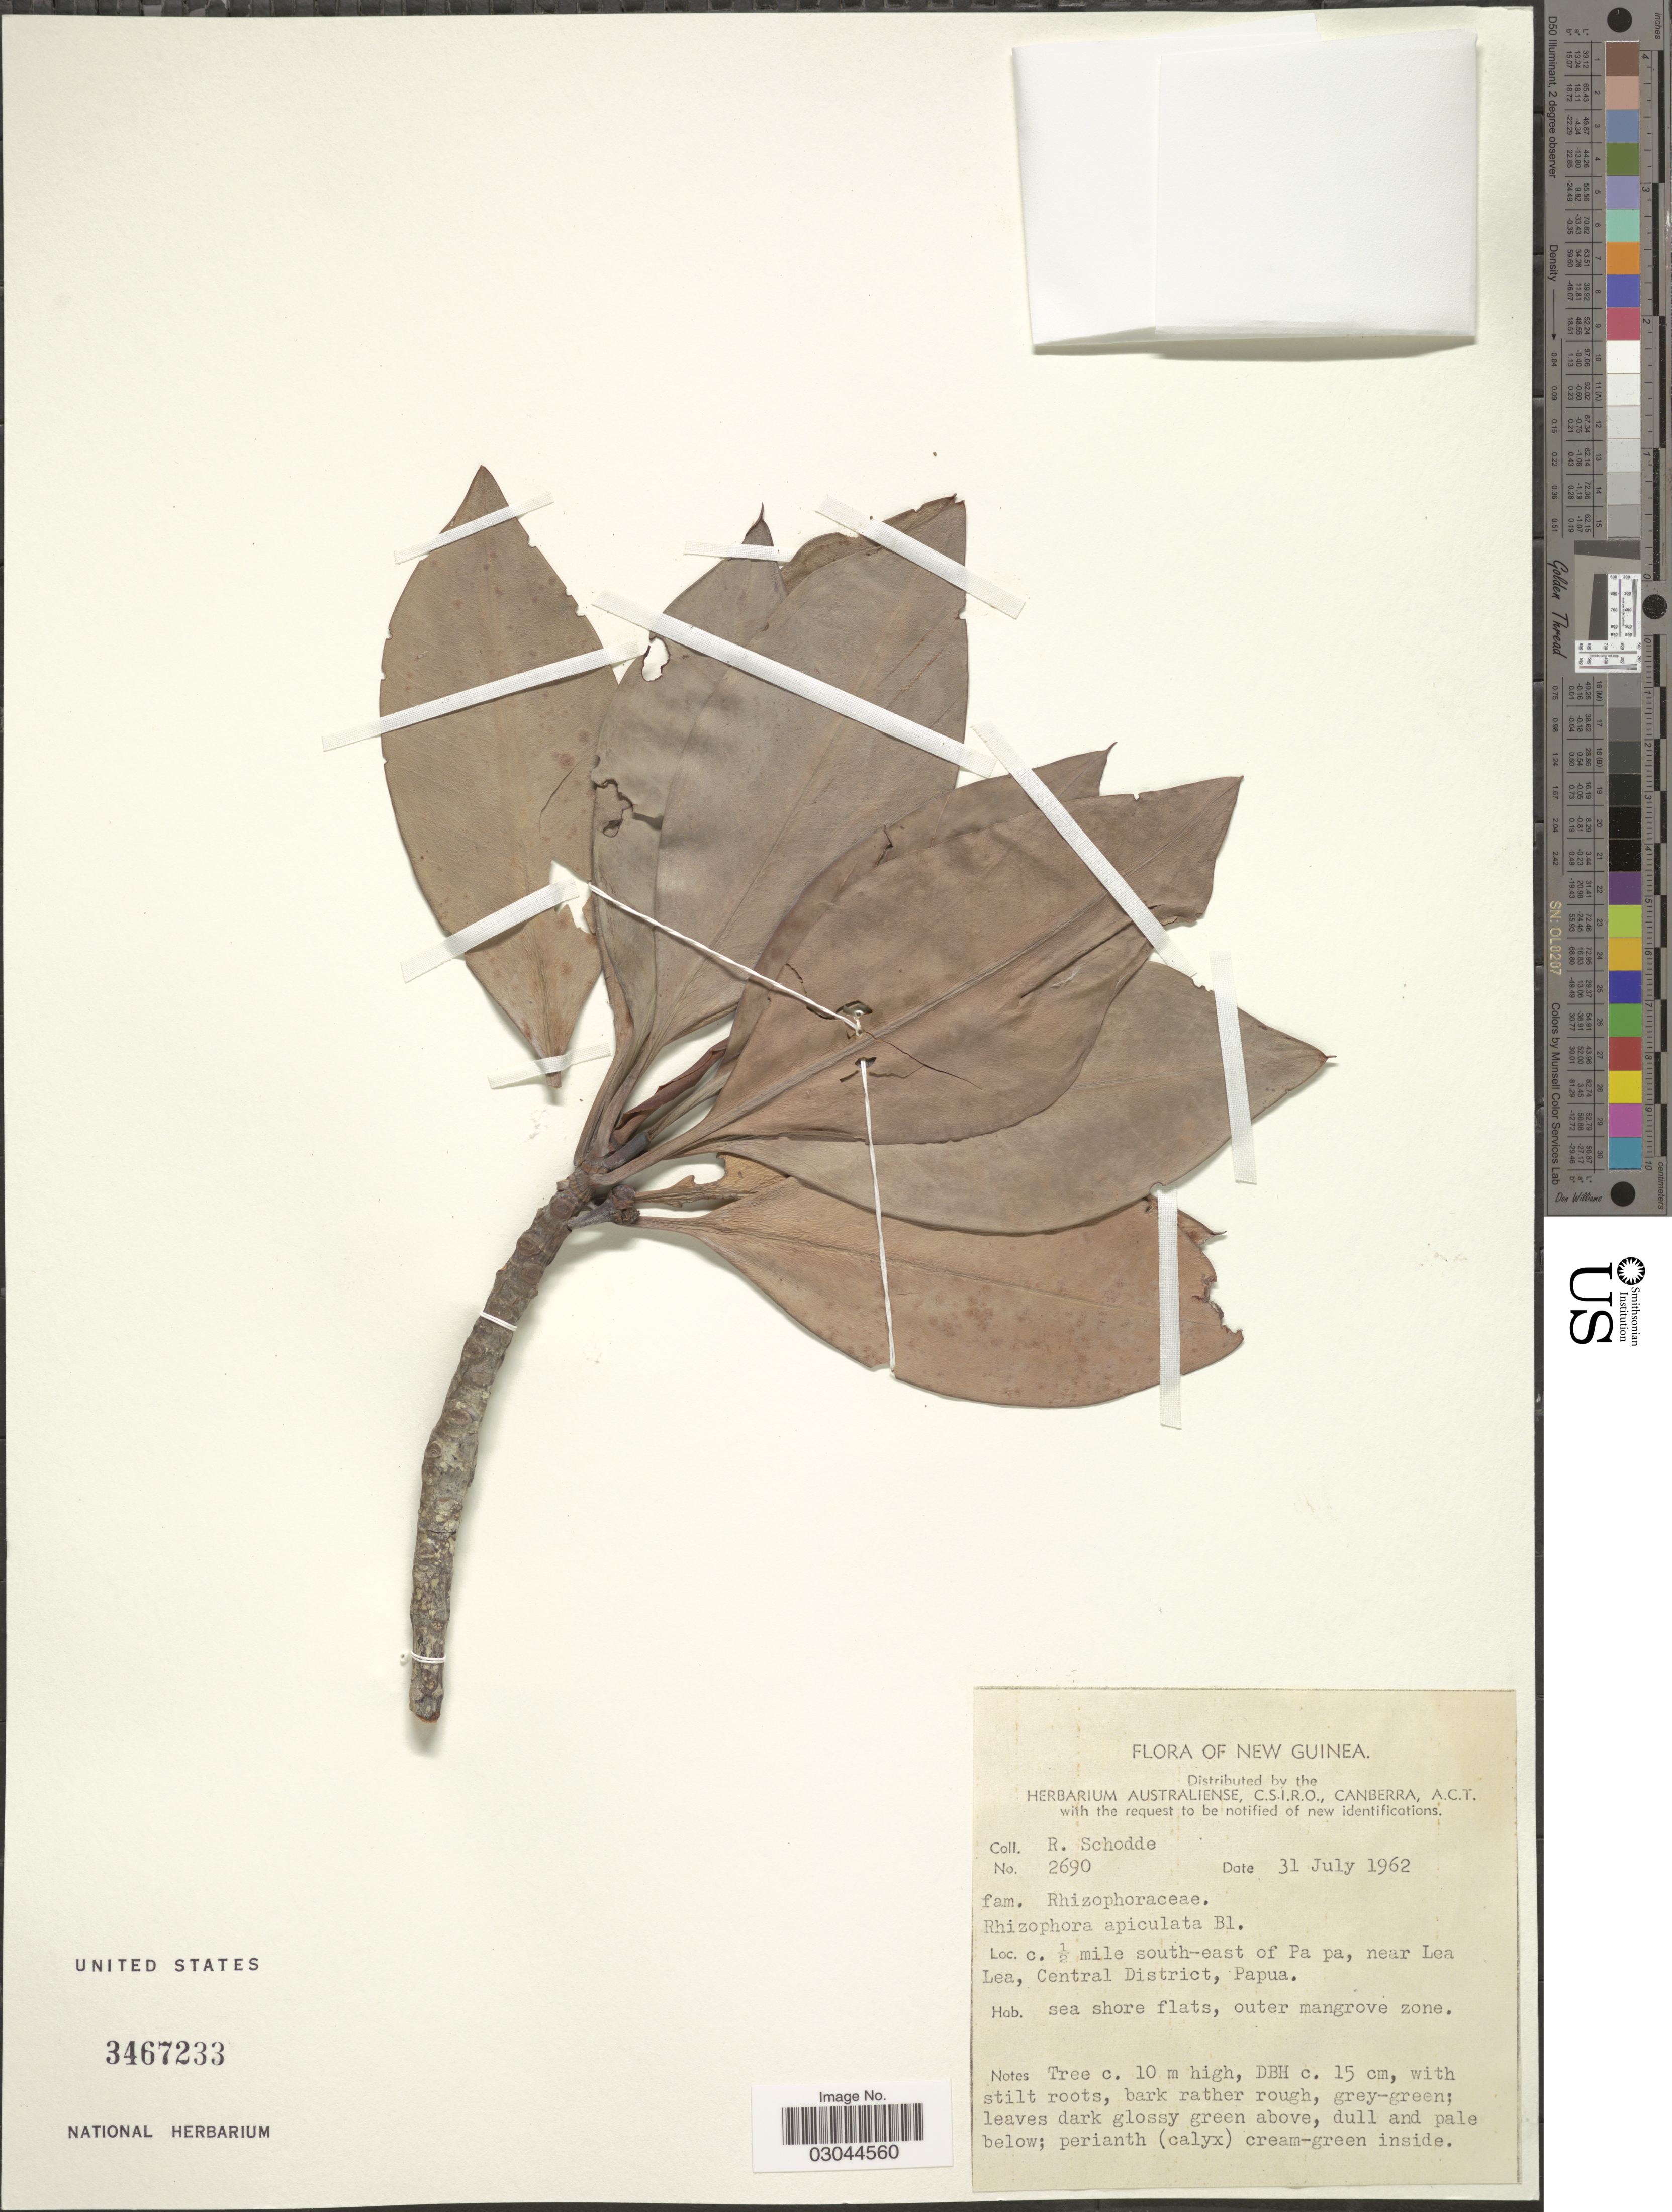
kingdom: Plantae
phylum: Tracheophyta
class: Magnoliopsida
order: Malpighiales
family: Rhizophoraceae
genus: Rhizophora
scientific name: Rhizophora apiculata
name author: Blume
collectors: R. Schodde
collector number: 2690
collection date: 1962-07-31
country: Papua New Guinea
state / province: Central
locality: New Guinea, c. ½ mile south-east of Pa pa, near Lea Lea, Central District, Papua.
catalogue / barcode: US 3467233